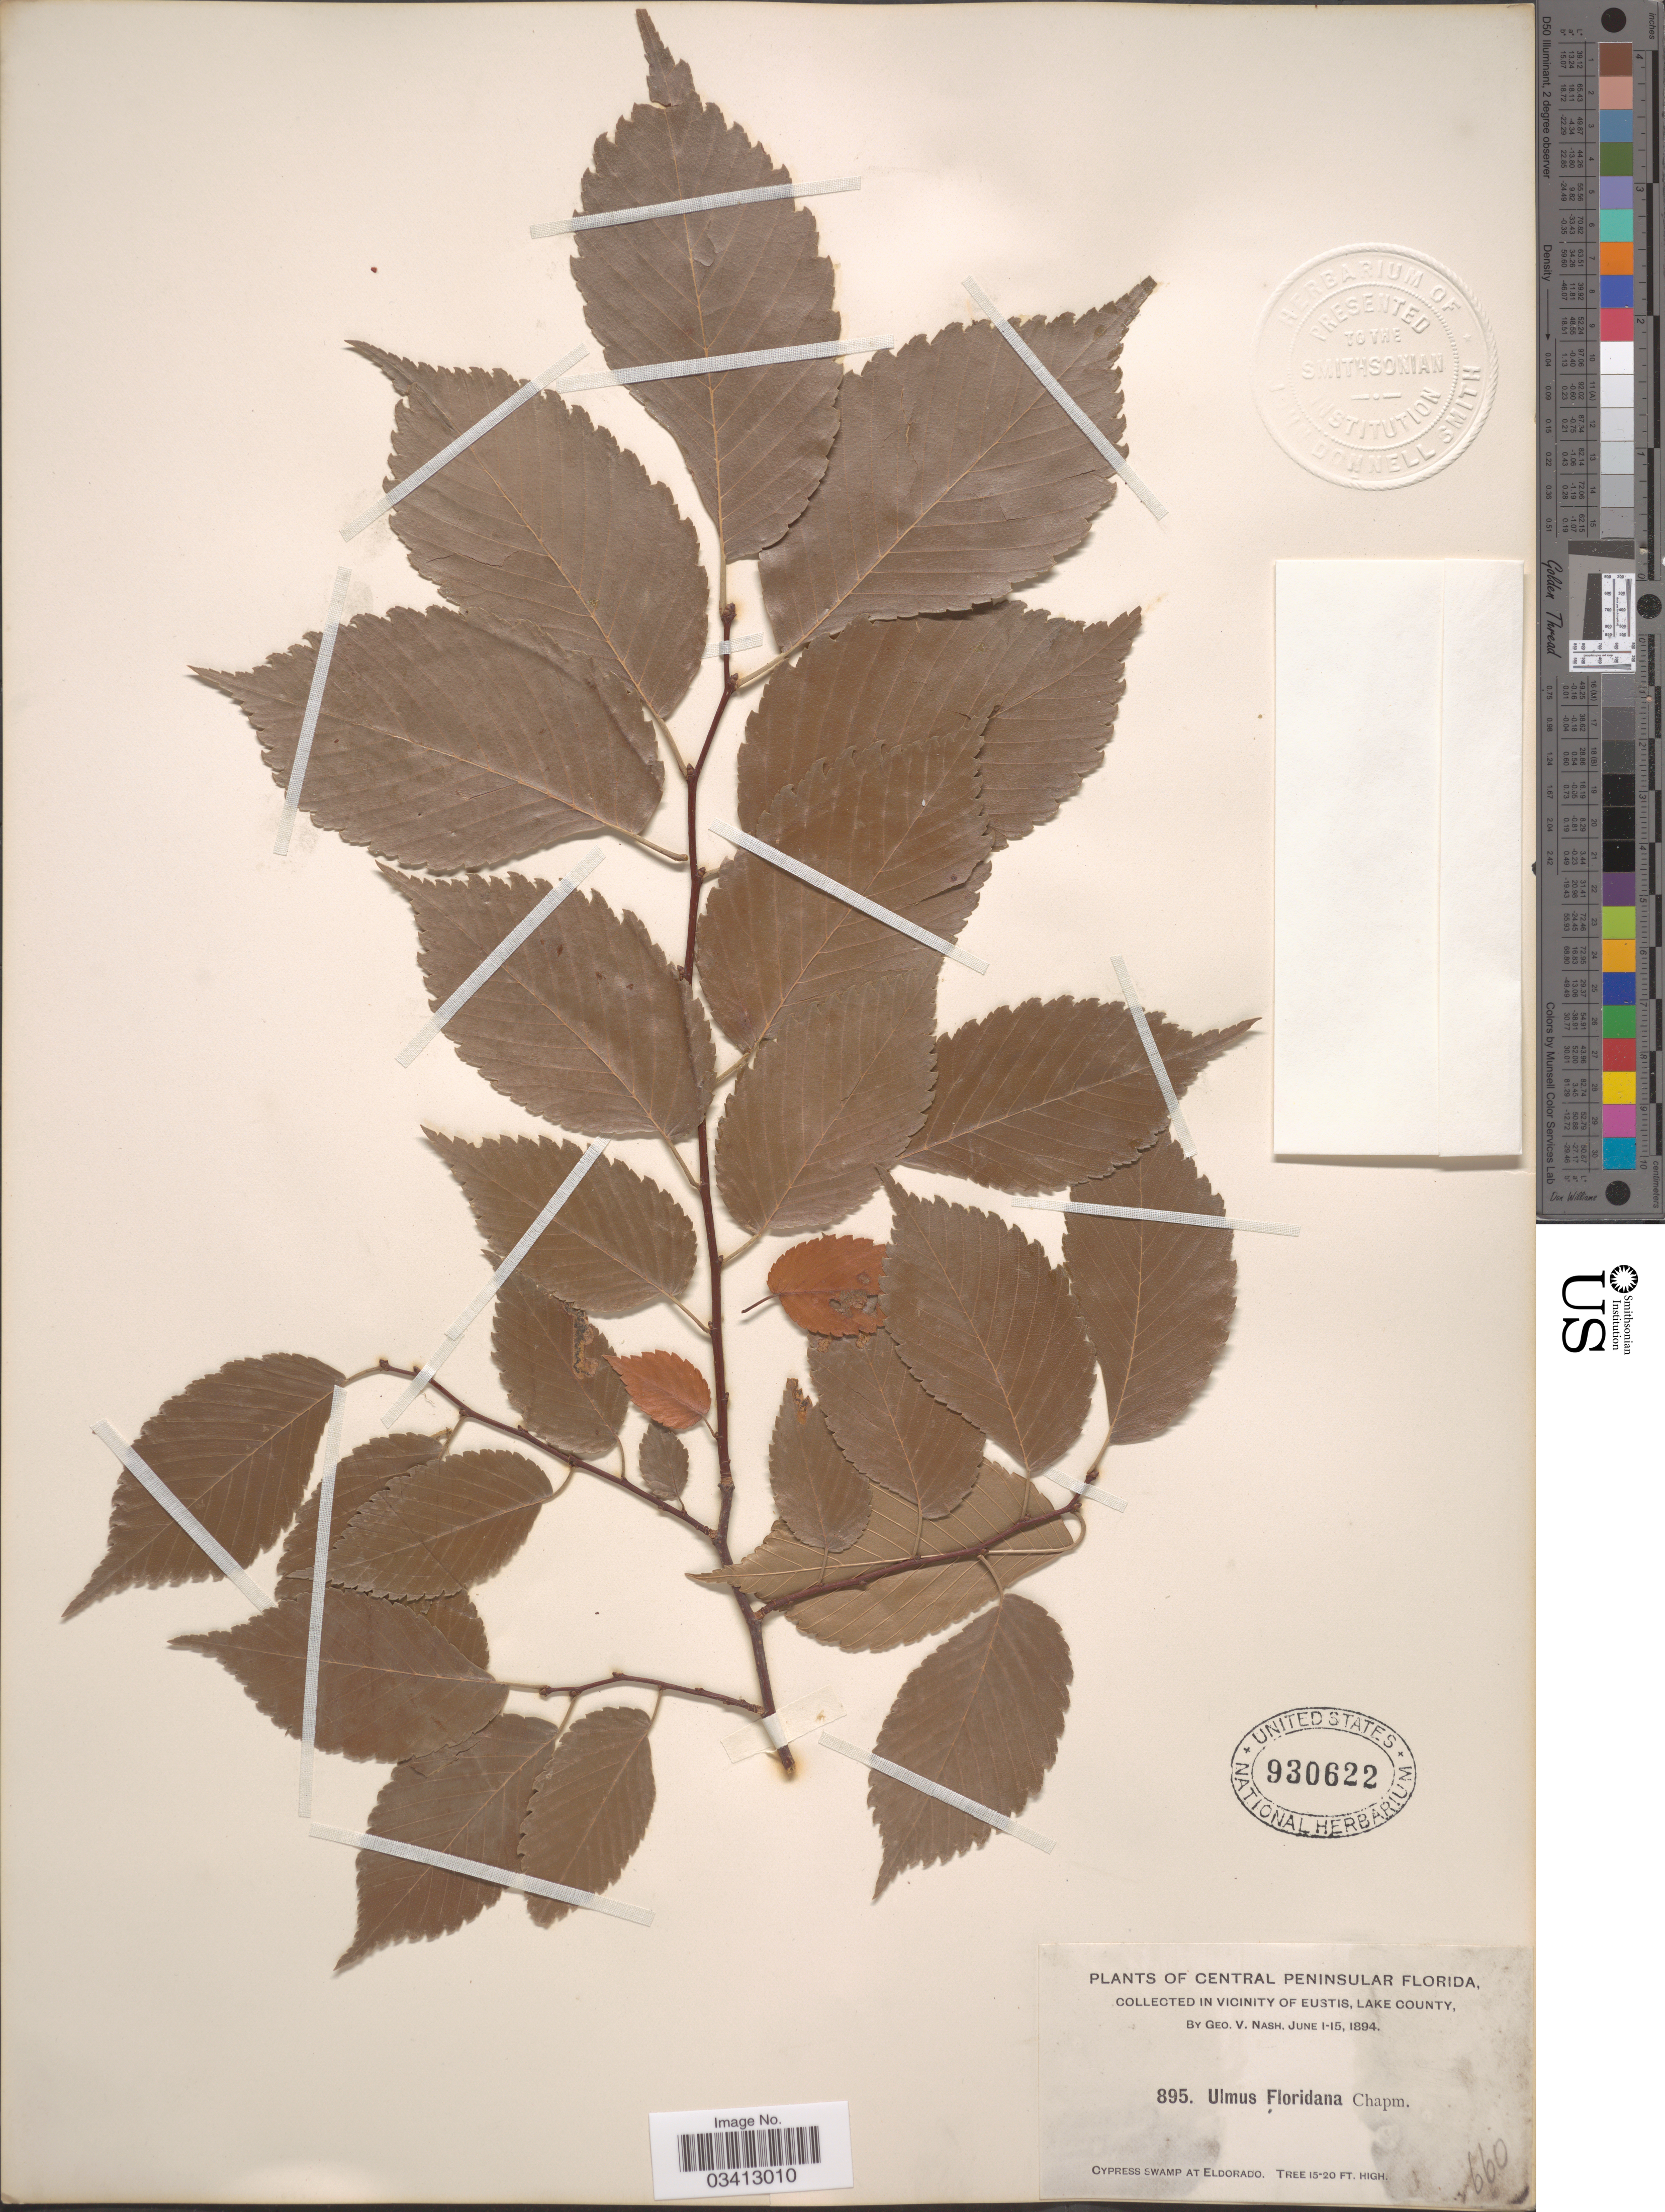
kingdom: Plantae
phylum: Tracheophyta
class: Magnoliopsida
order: Rosales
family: Ulmaceae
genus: Ulmus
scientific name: Ulmus americana var. floridana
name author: (Chapm.) Little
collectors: G. V. Nash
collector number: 895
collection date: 1894-06-01/1894-06-15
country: United States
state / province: Florida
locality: Central Peninsular Florida. In vicinity of Eustis, Lake County. Cypress swamp at Eldorado.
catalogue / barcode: US 930622